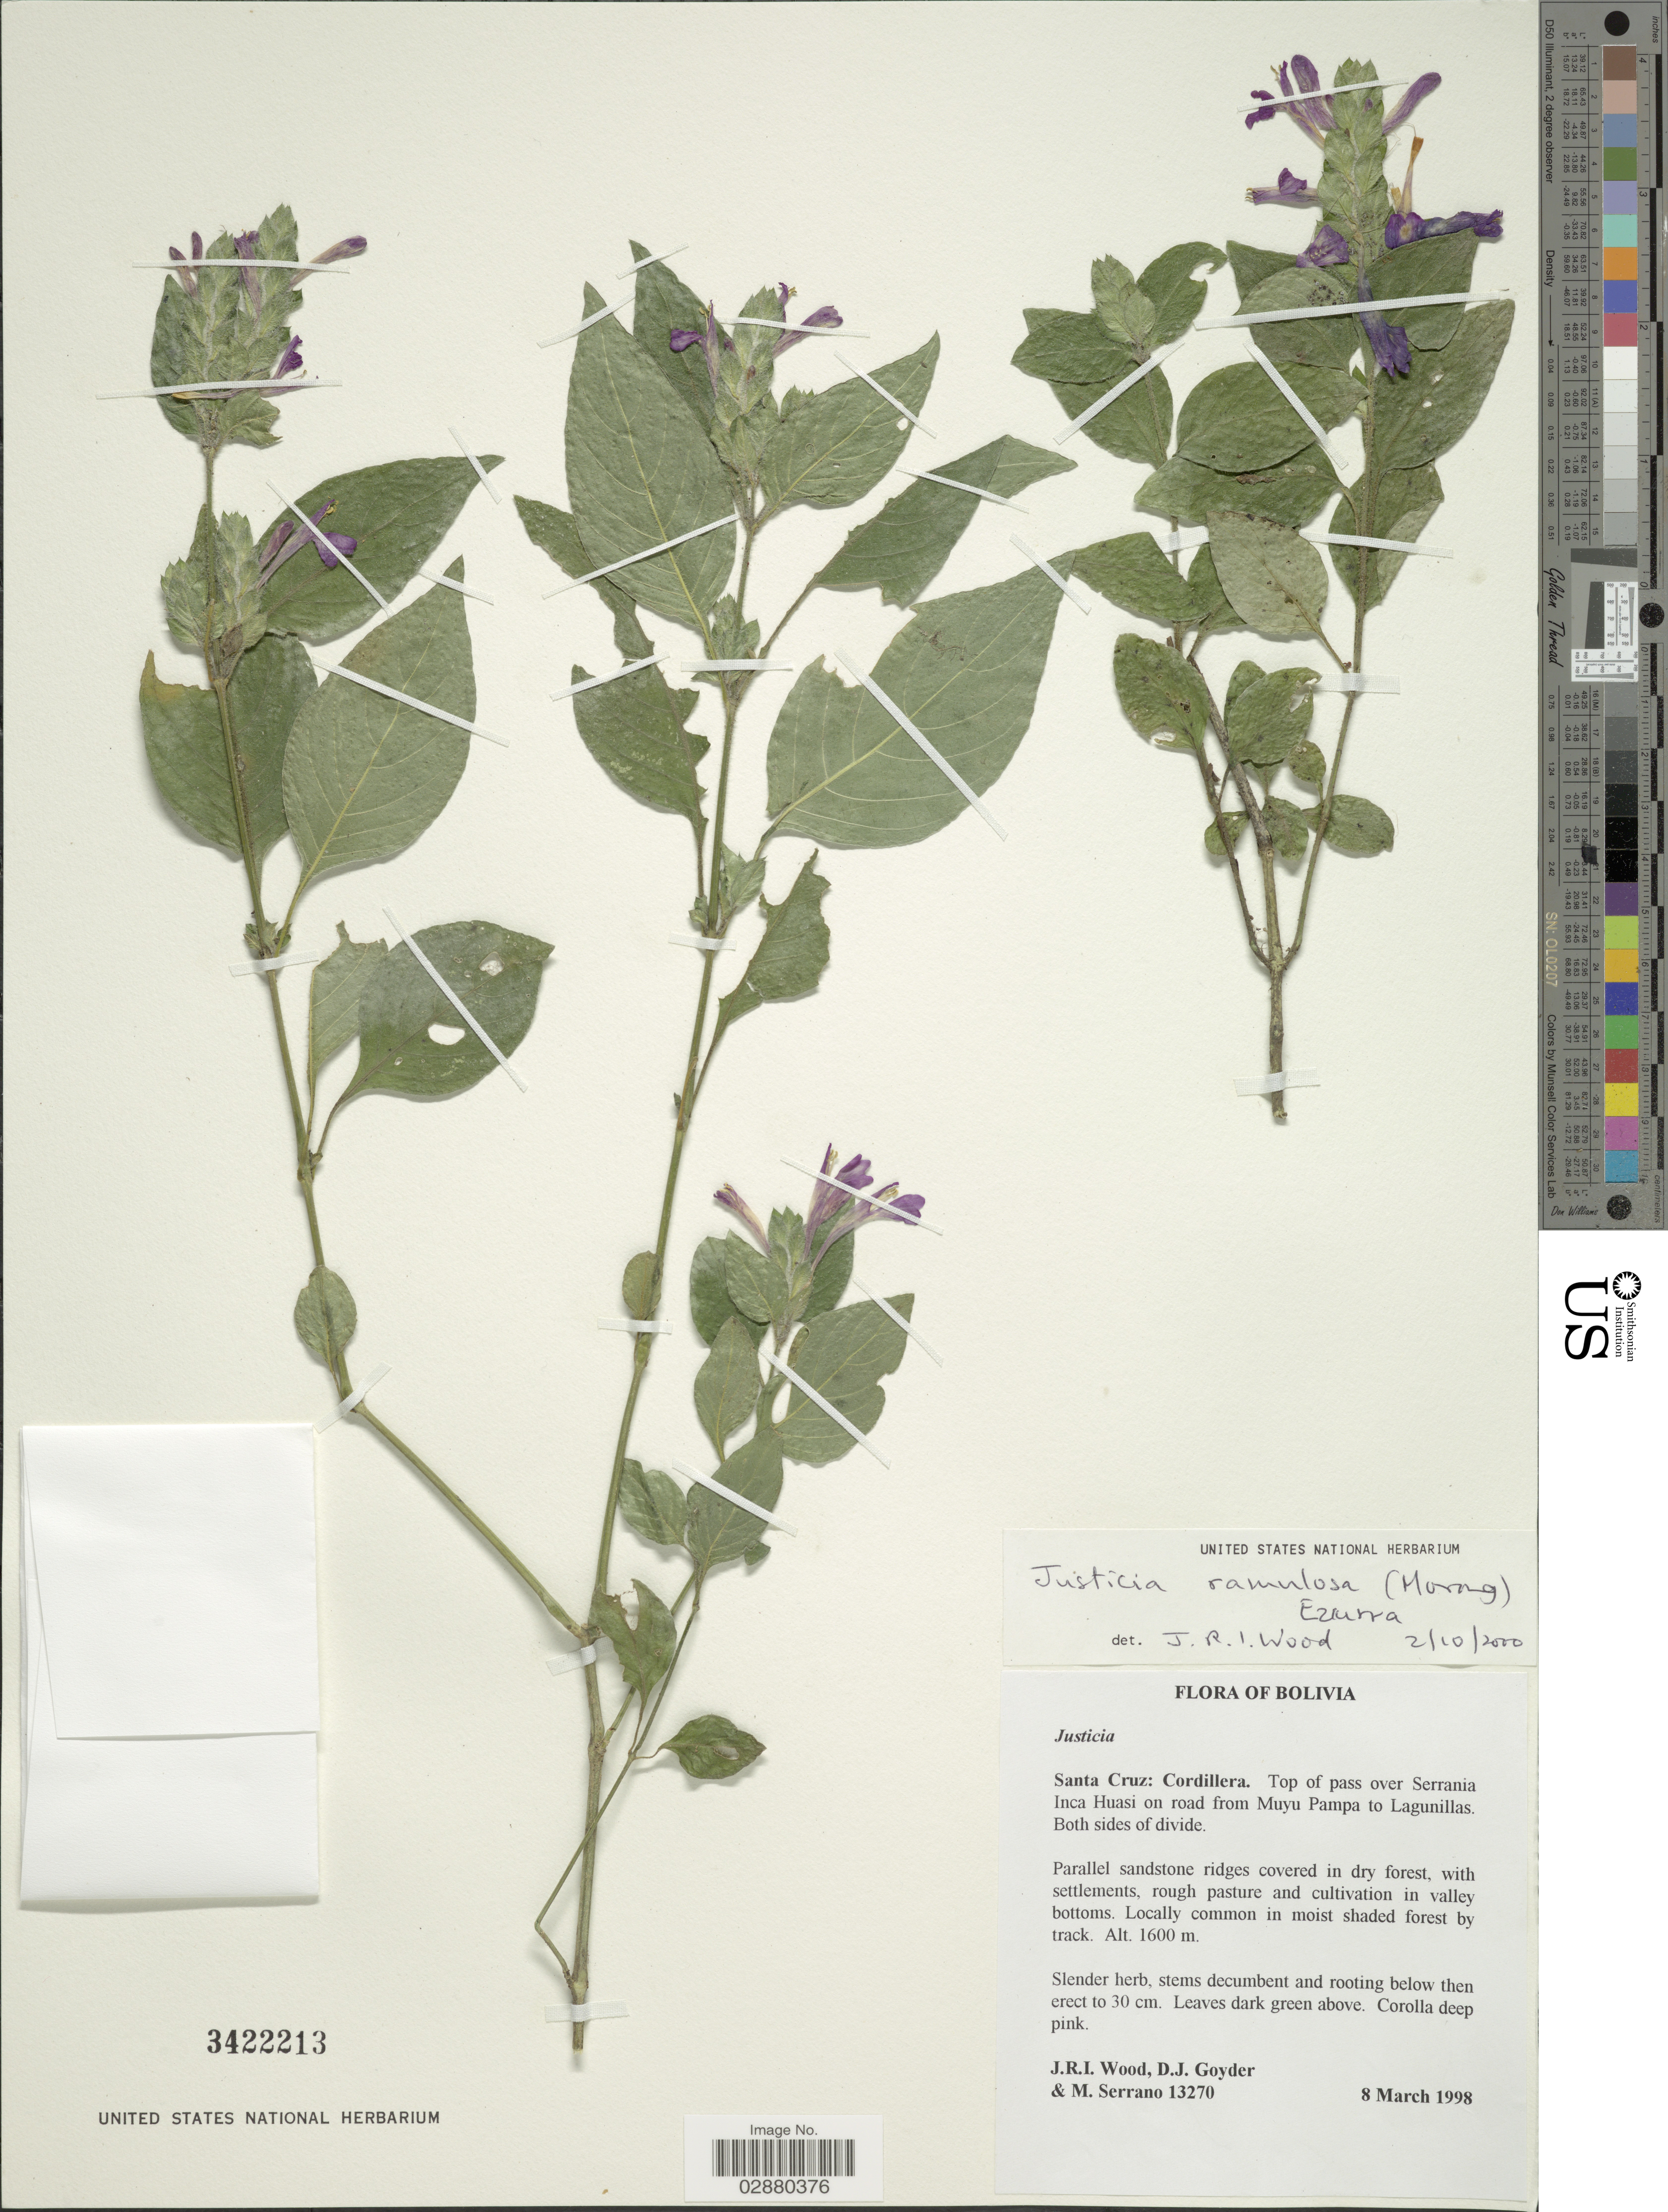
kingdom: Plantae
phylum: Tracheophyta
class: Magnoliopsida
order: Lamiales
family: Acanthaceae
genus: Justicia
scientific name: Justicia ramulosa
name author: (Morong) V.A.W. Graham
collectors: J. R. I. Wood, D. Goyder & M. Serrano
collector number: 13270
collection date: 1998-03-08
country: Bolivia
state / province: Santa Cruz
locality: Cordillera. Top of grass over Serrania Inca Huasi on road from Muyu Pampa to Lagunillas.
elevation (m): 1600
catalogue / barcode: US 3422213